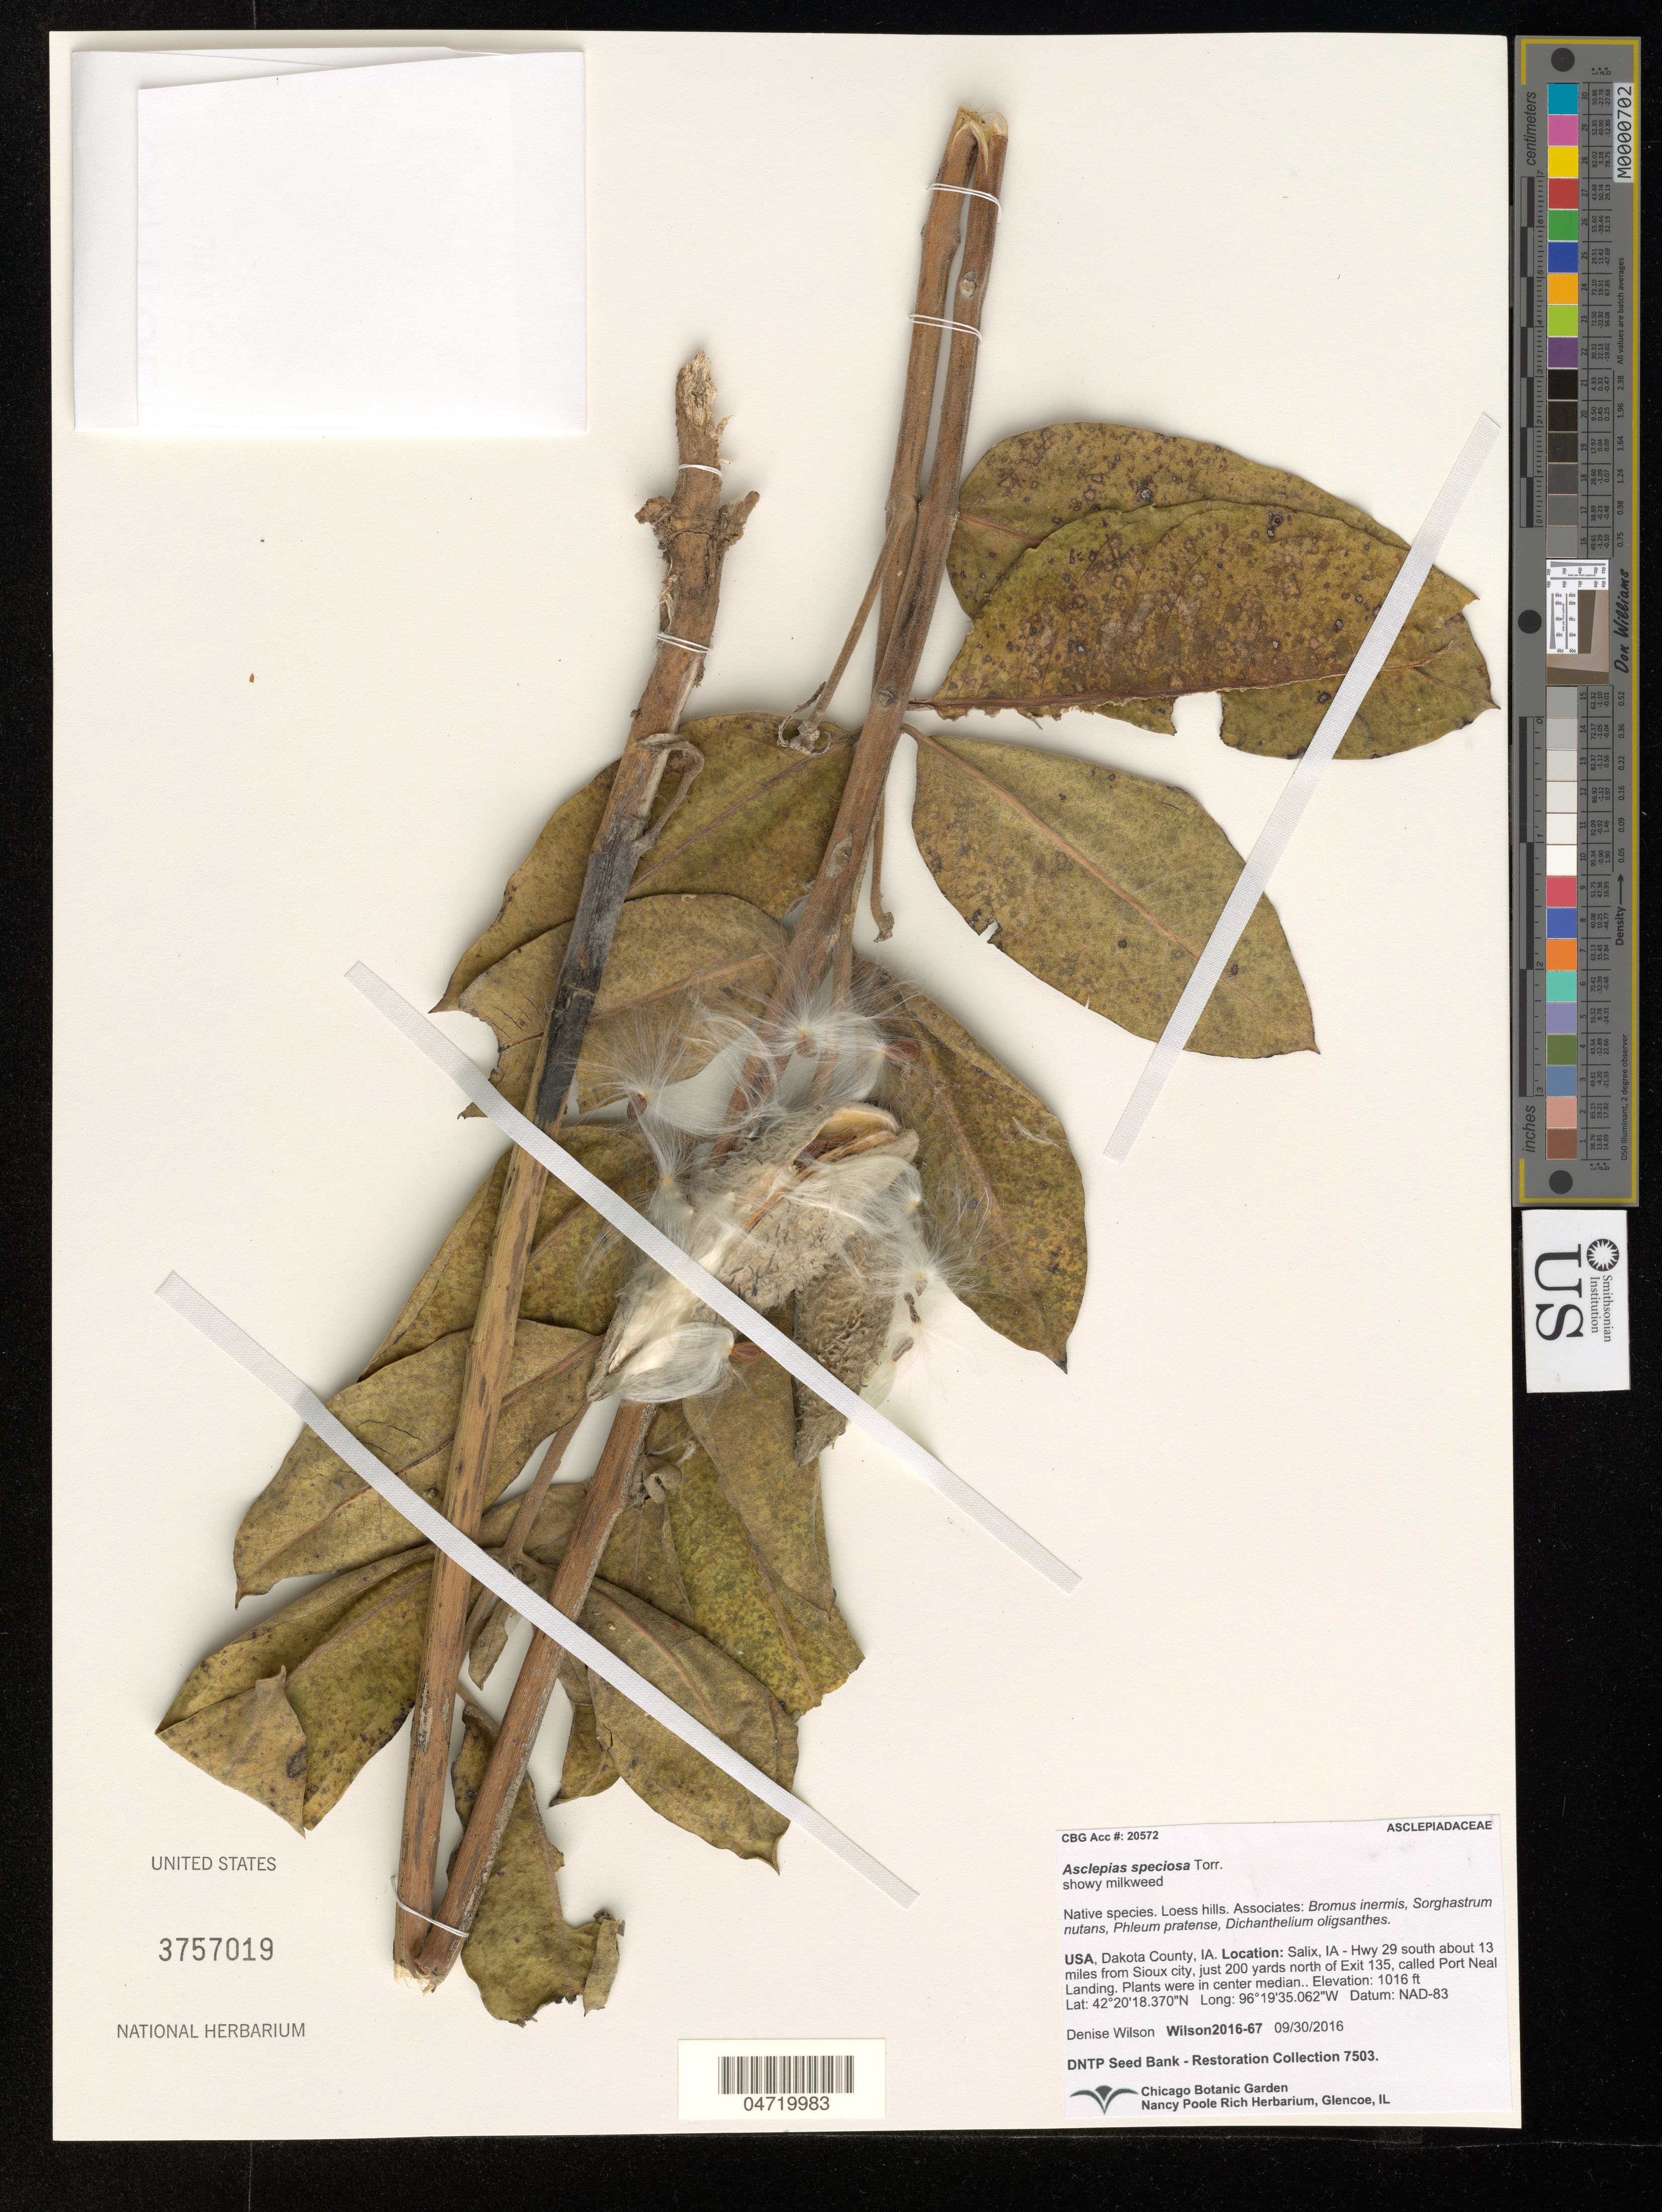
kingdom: Plantae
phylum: Tracheophyta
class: Magnoliopsida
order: Gentianales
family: Apocynaceae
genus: Asclepias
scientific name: Asclepias speciosa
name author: Torr.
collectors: D. Wilson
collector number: Wilson2016-67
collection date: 2016-09-30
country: United States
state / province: Iowa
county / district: Dakota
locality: Dakota County. Salix, IA - Hwy 29 south about 13 miles from Sioux city, just 200 yards north of Exit 135, called Port Neal Landing. Plants were in center median.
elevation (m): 310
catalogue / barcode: US 3757019